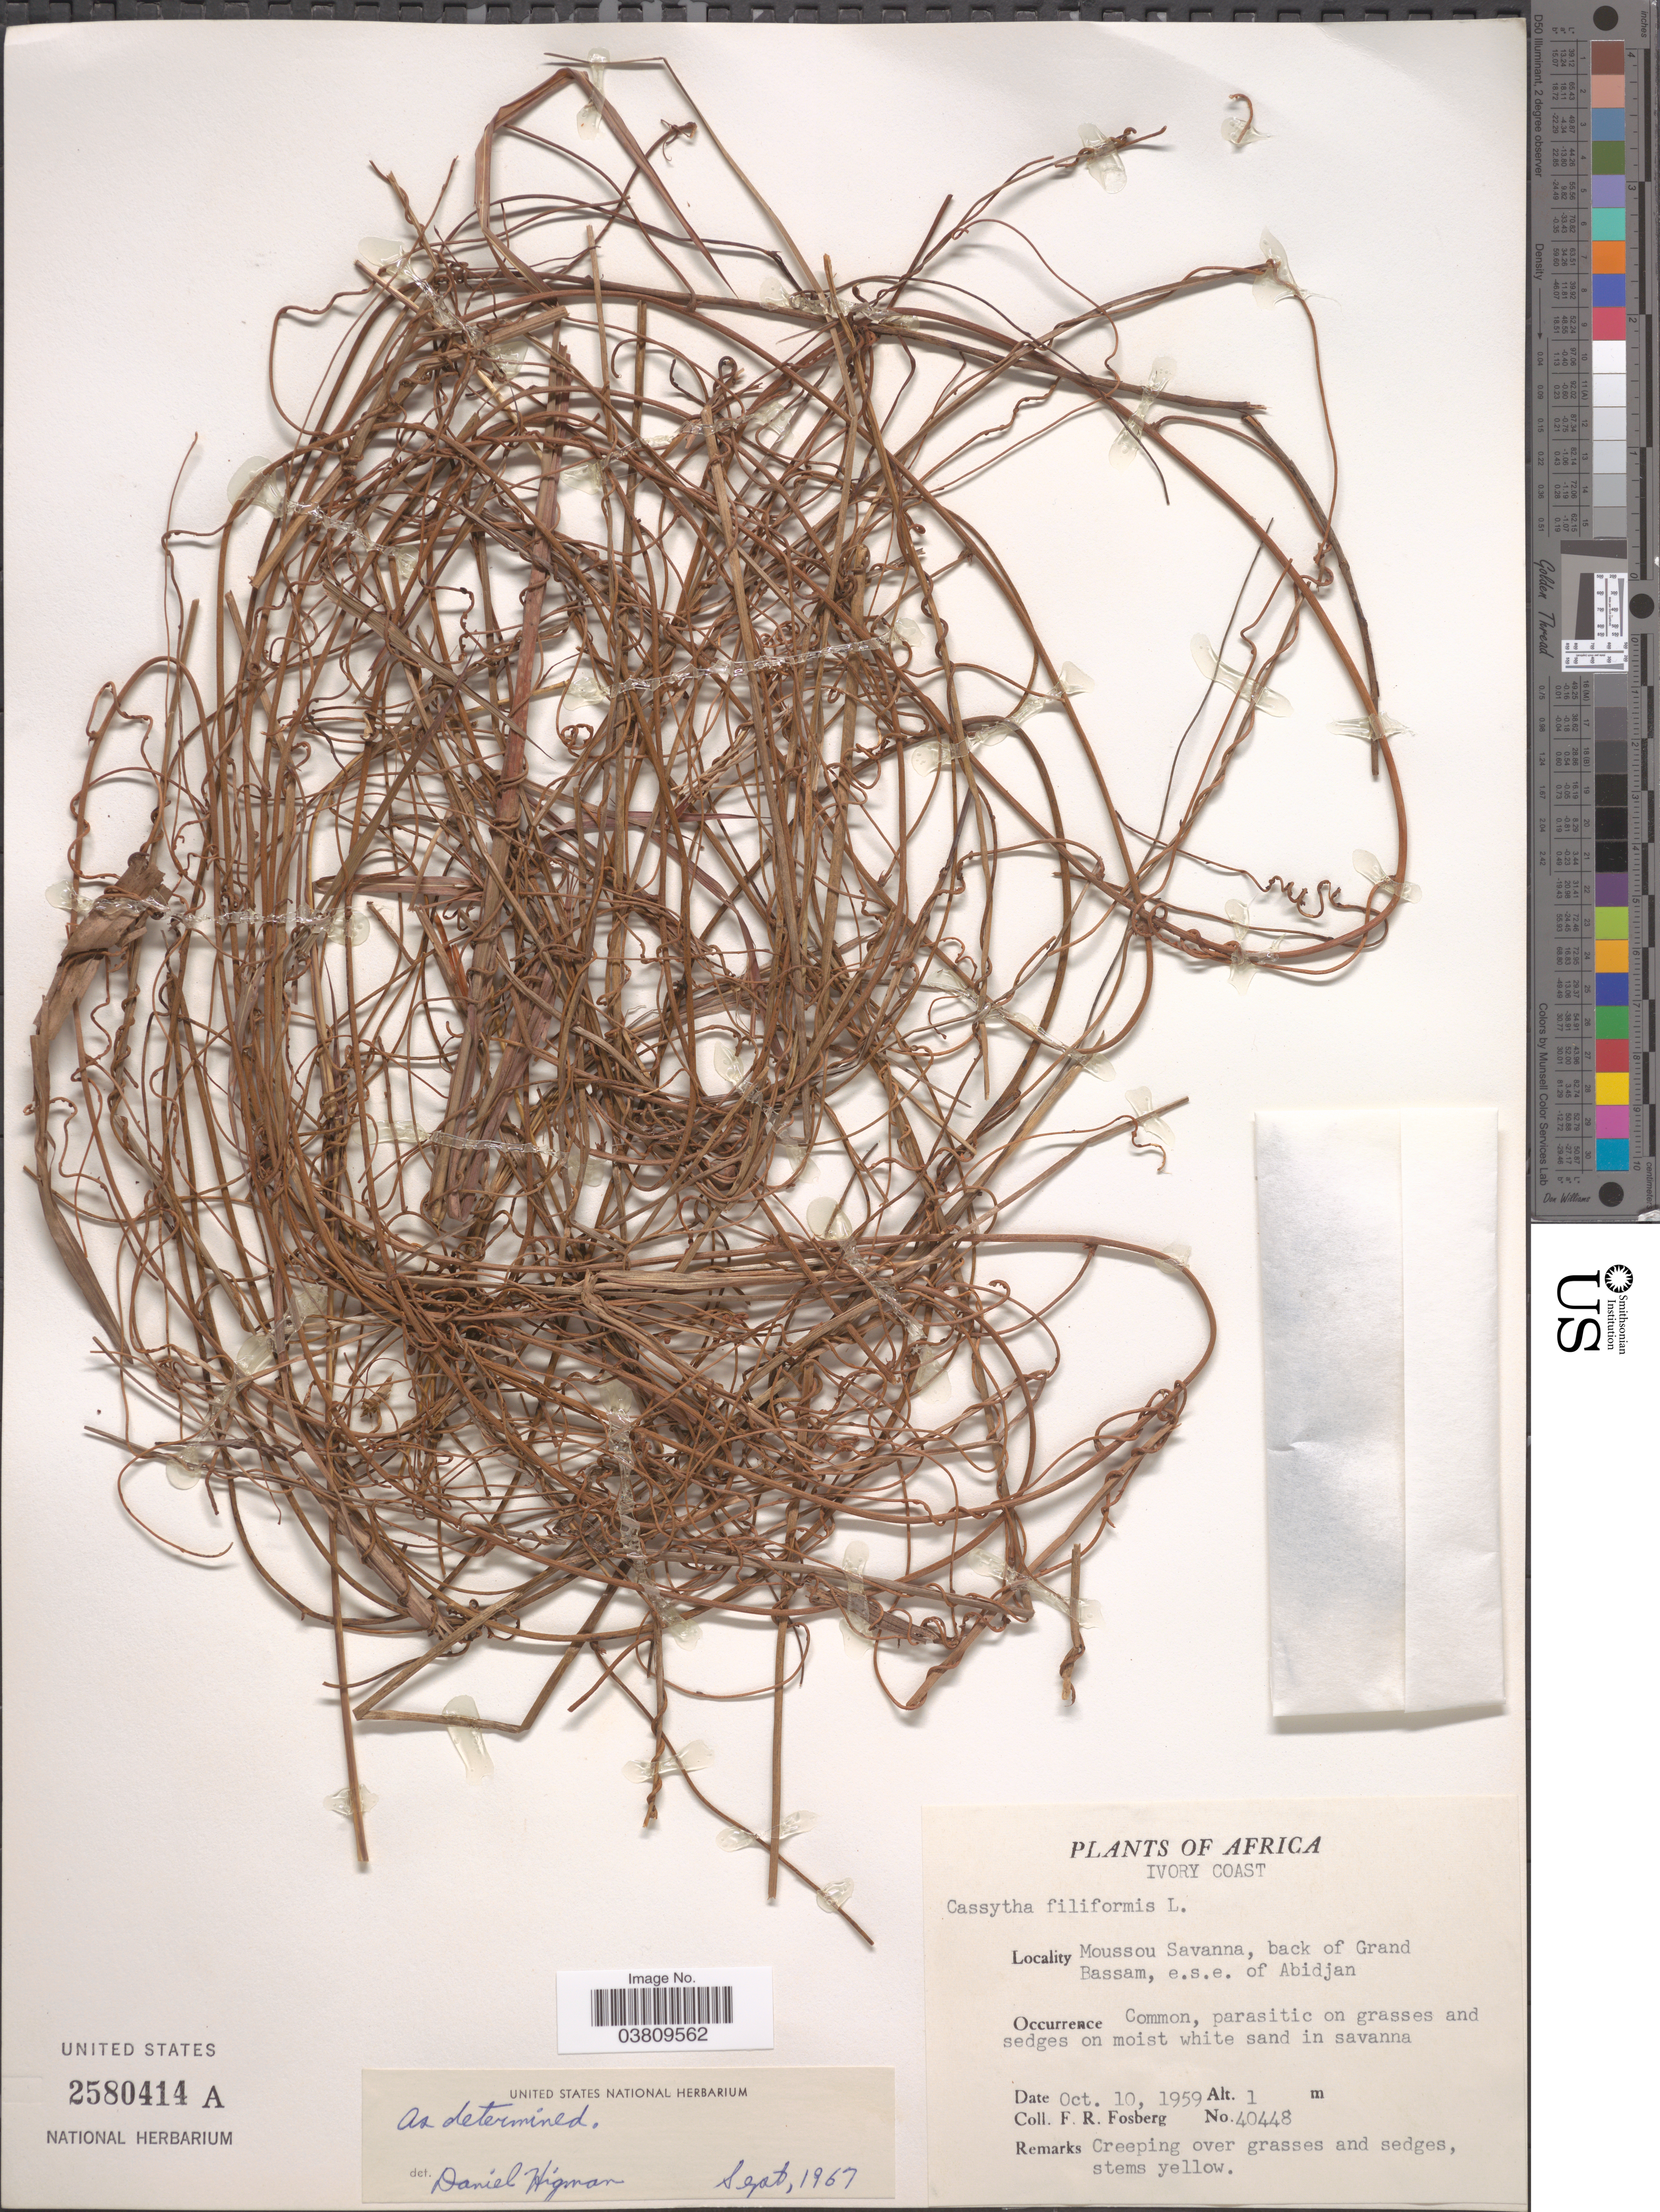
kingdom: Plantae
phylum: Tracheophyta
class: Magnoliopsida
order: Laurales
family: Lauraceae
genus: Cassytha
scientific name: Cassytha filiformis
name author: L.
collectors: F. R. Fosberg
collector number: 40448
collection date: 1959-10-10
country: Ivory Coast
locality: Moussou Savanna, back of Grand Bassam, e.s.e. of Abidjan.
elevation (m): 1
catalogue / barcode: US 2580414A